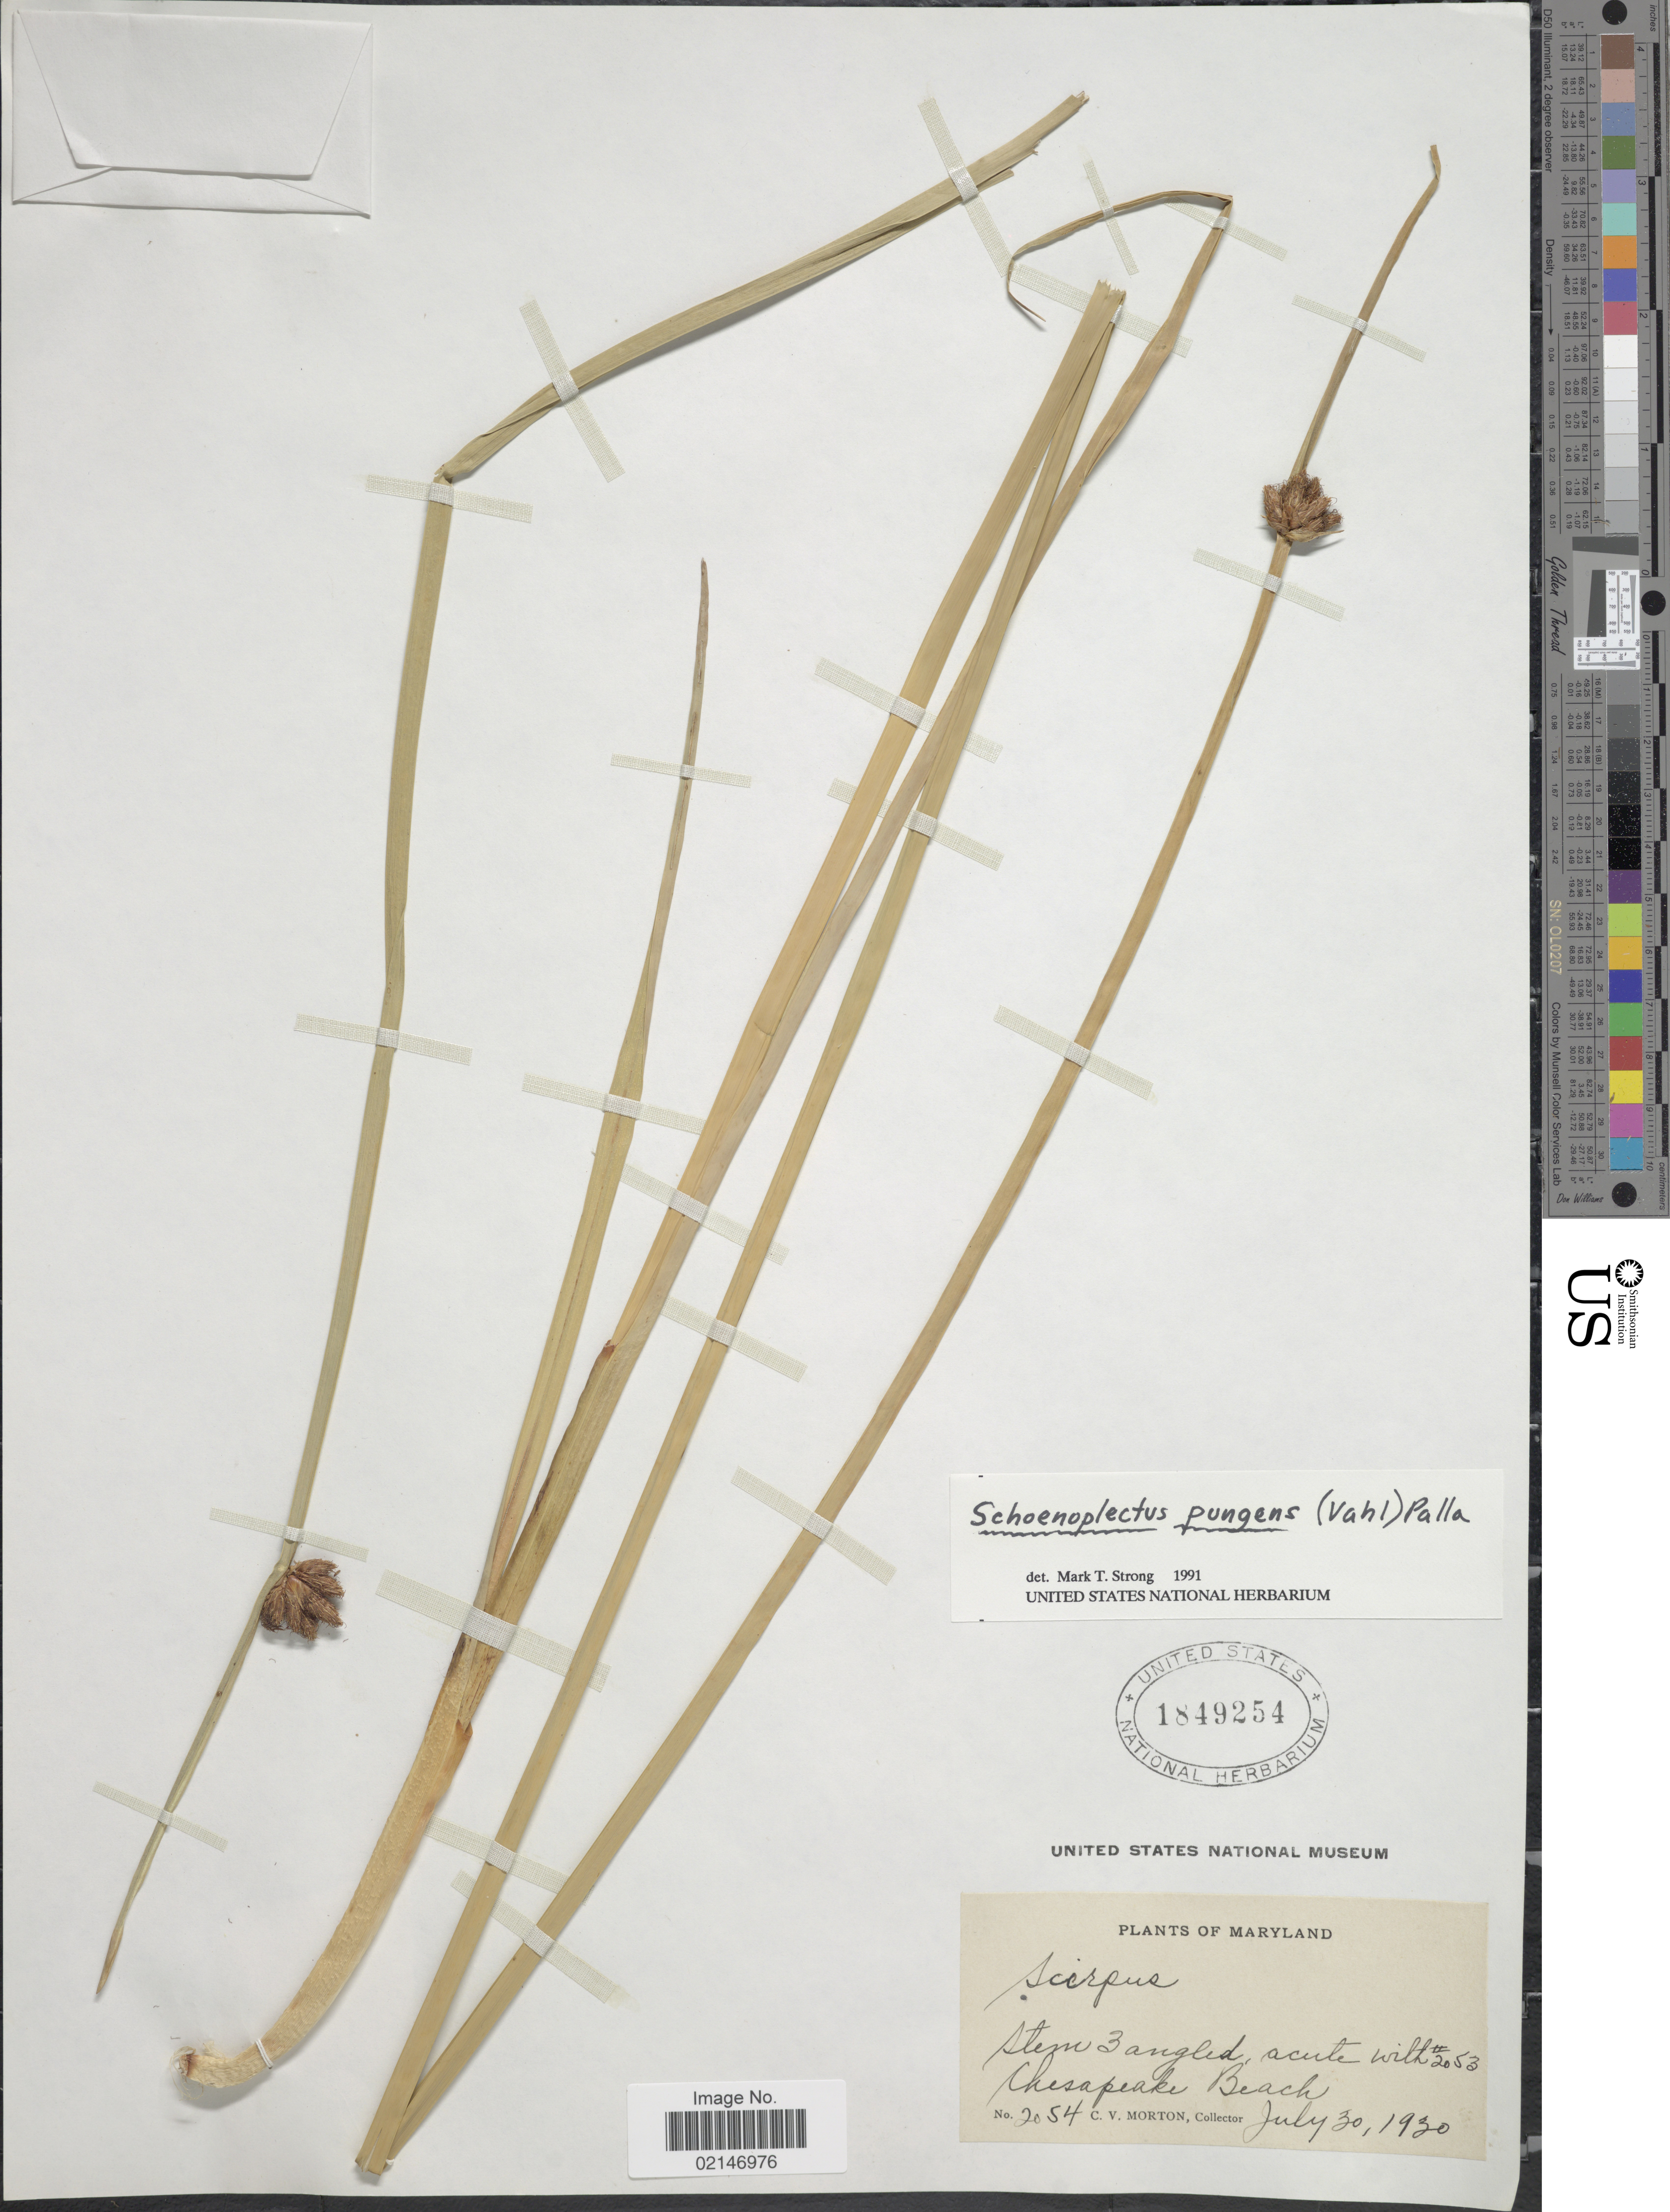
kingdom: Plantae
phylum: Tracheophyta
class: Liliopsida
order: Poales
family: Cyperaceae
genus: Schoenoplectus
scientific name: Schoenoplectus pungens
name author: (Vahl) Palla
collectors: C. V. Morton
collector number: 2054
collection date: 1930-07-30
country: United States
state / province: Maryland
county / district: Calvert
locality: Chesapeake Beach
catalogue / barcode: US 1849254